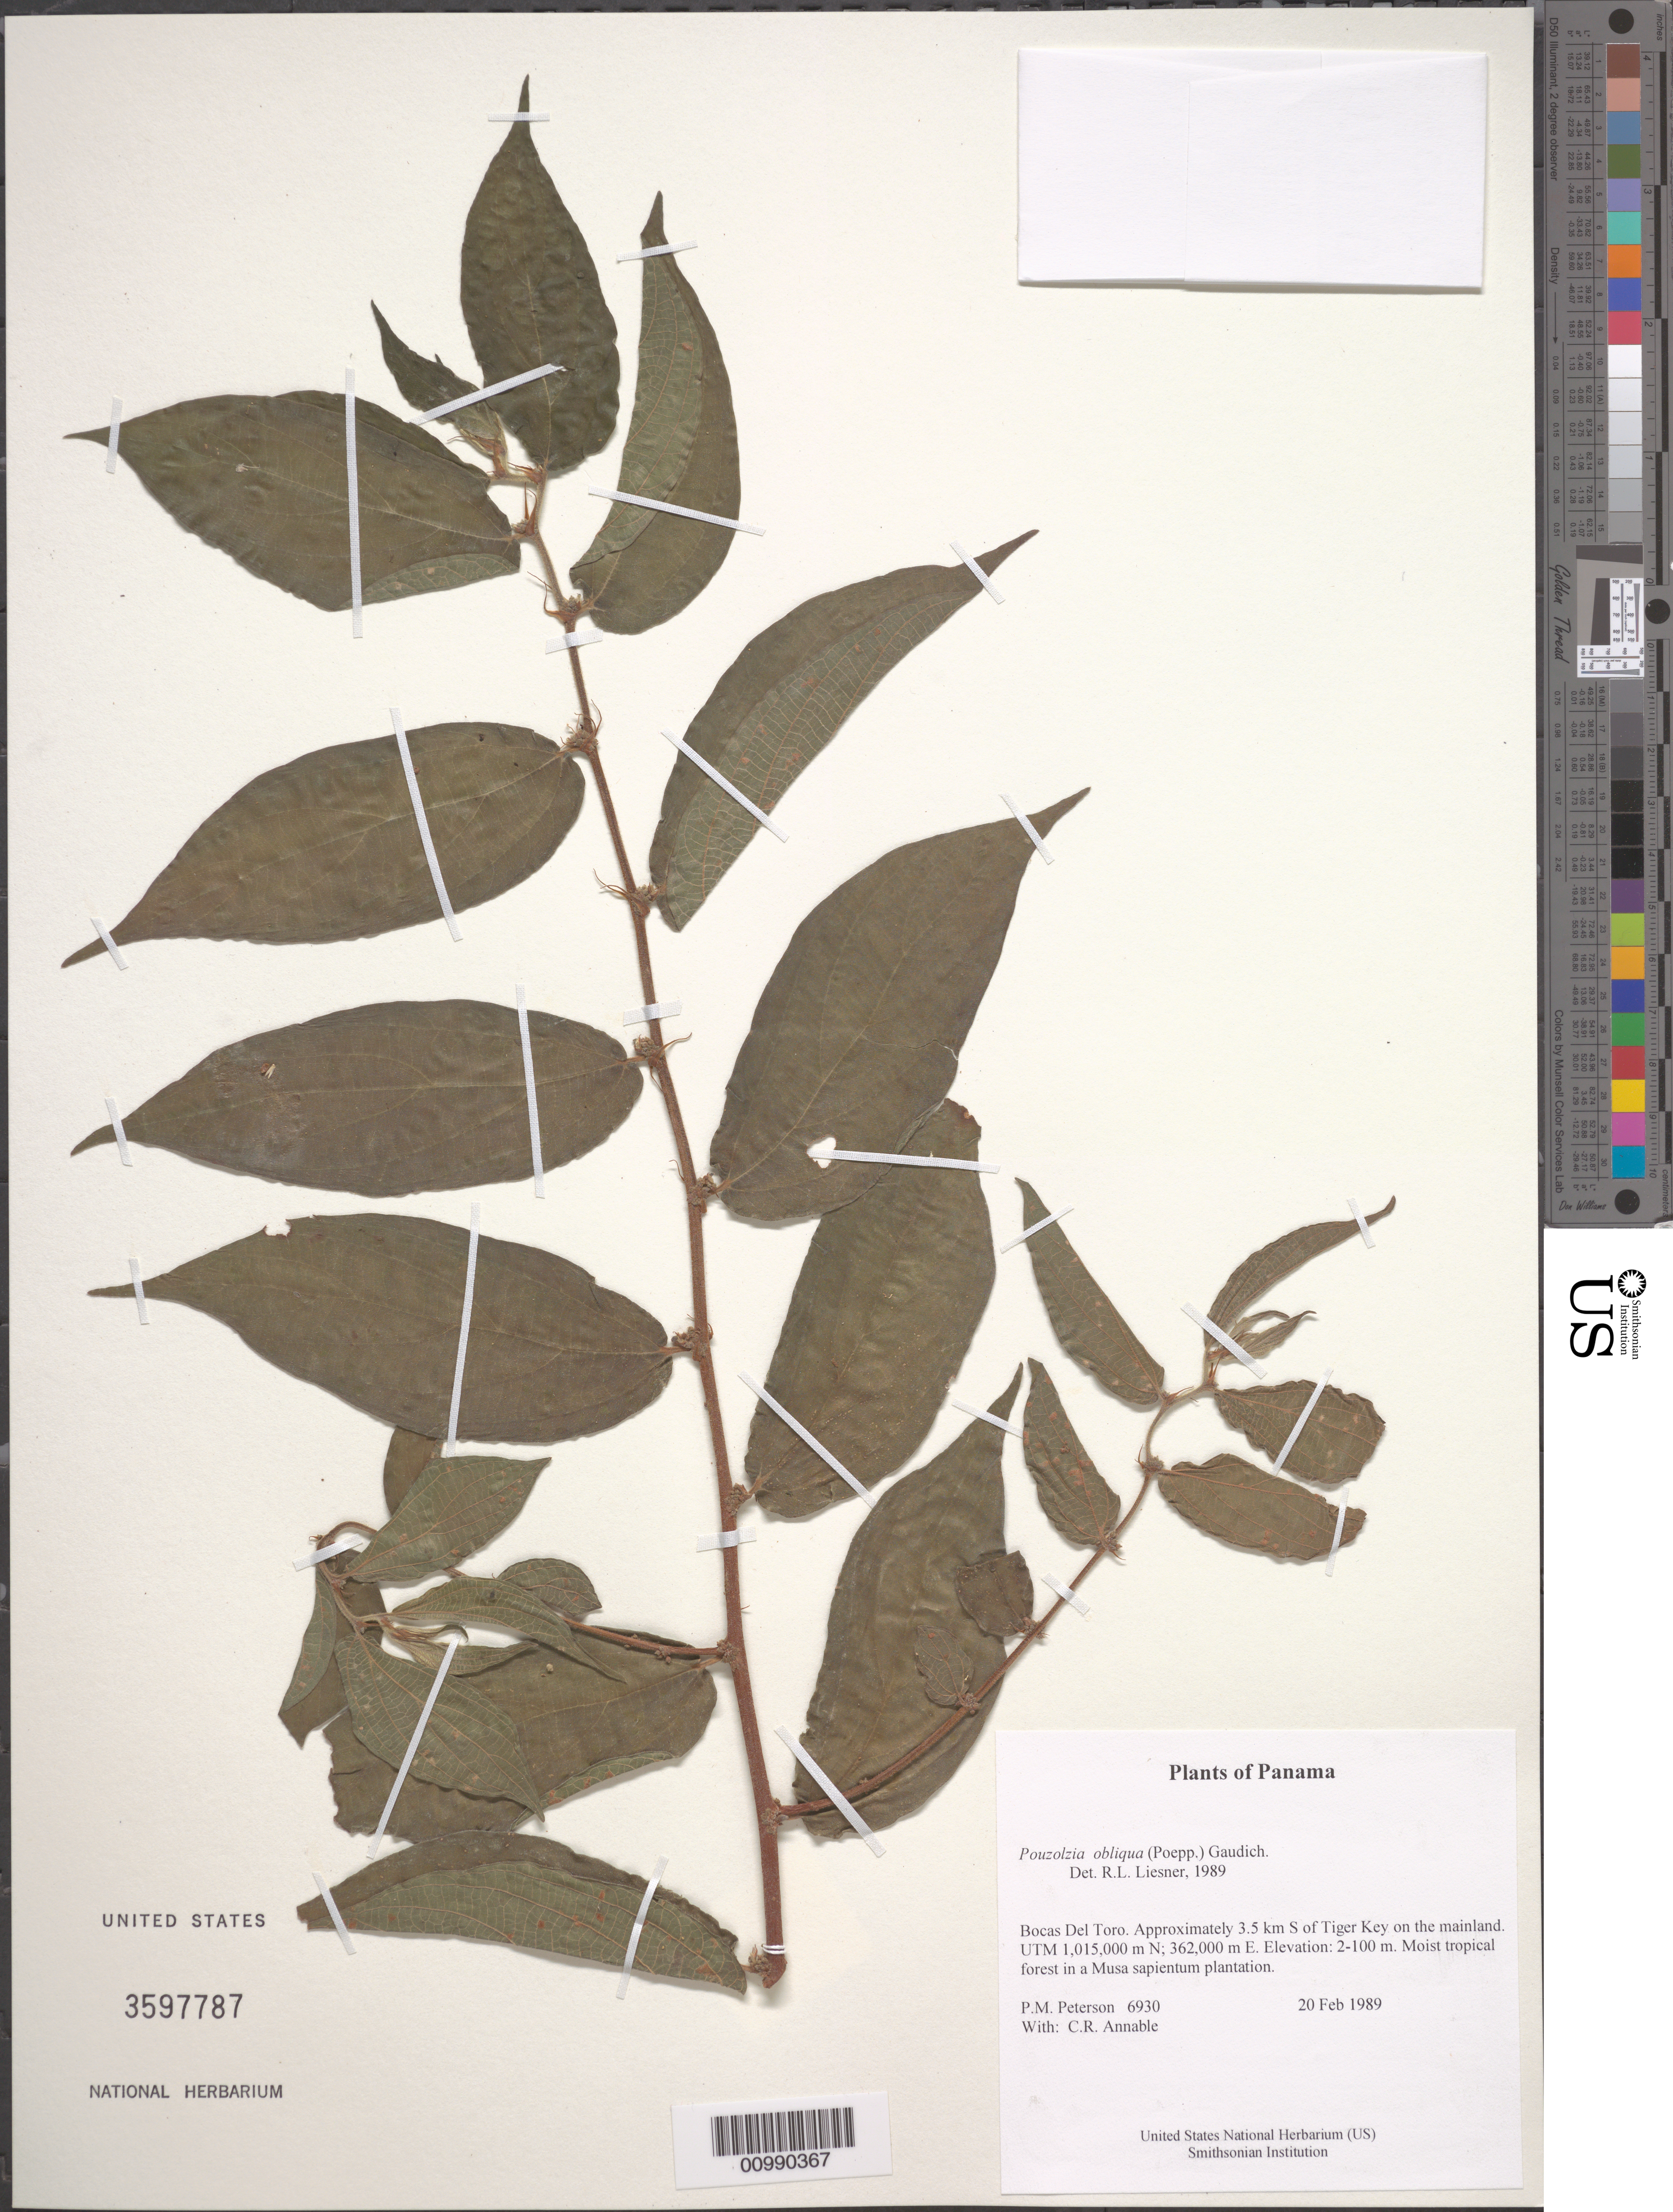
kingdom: Plantae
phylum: Tracheophyta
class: Magnoliopsida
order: Rosales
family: Urticaceae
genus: Pouzolzia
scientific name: Pouzolzia obliqua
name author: (Poepp.) Gaudich.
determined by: Liesner, R. L.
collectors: P. M. Peterson & C. R. Annable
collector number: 06930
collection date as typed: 20 Feb 1989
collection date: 1989-02-20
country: Panama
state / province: Bocas del Toro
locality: Approximately 3.5 km S of Tiger Key on the mainland. UTM 1,015,000 m N; 362,000 m E.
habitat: Moist tropical forest in a Musa sapientum plantation.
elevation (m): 2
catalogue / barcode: US 3597787